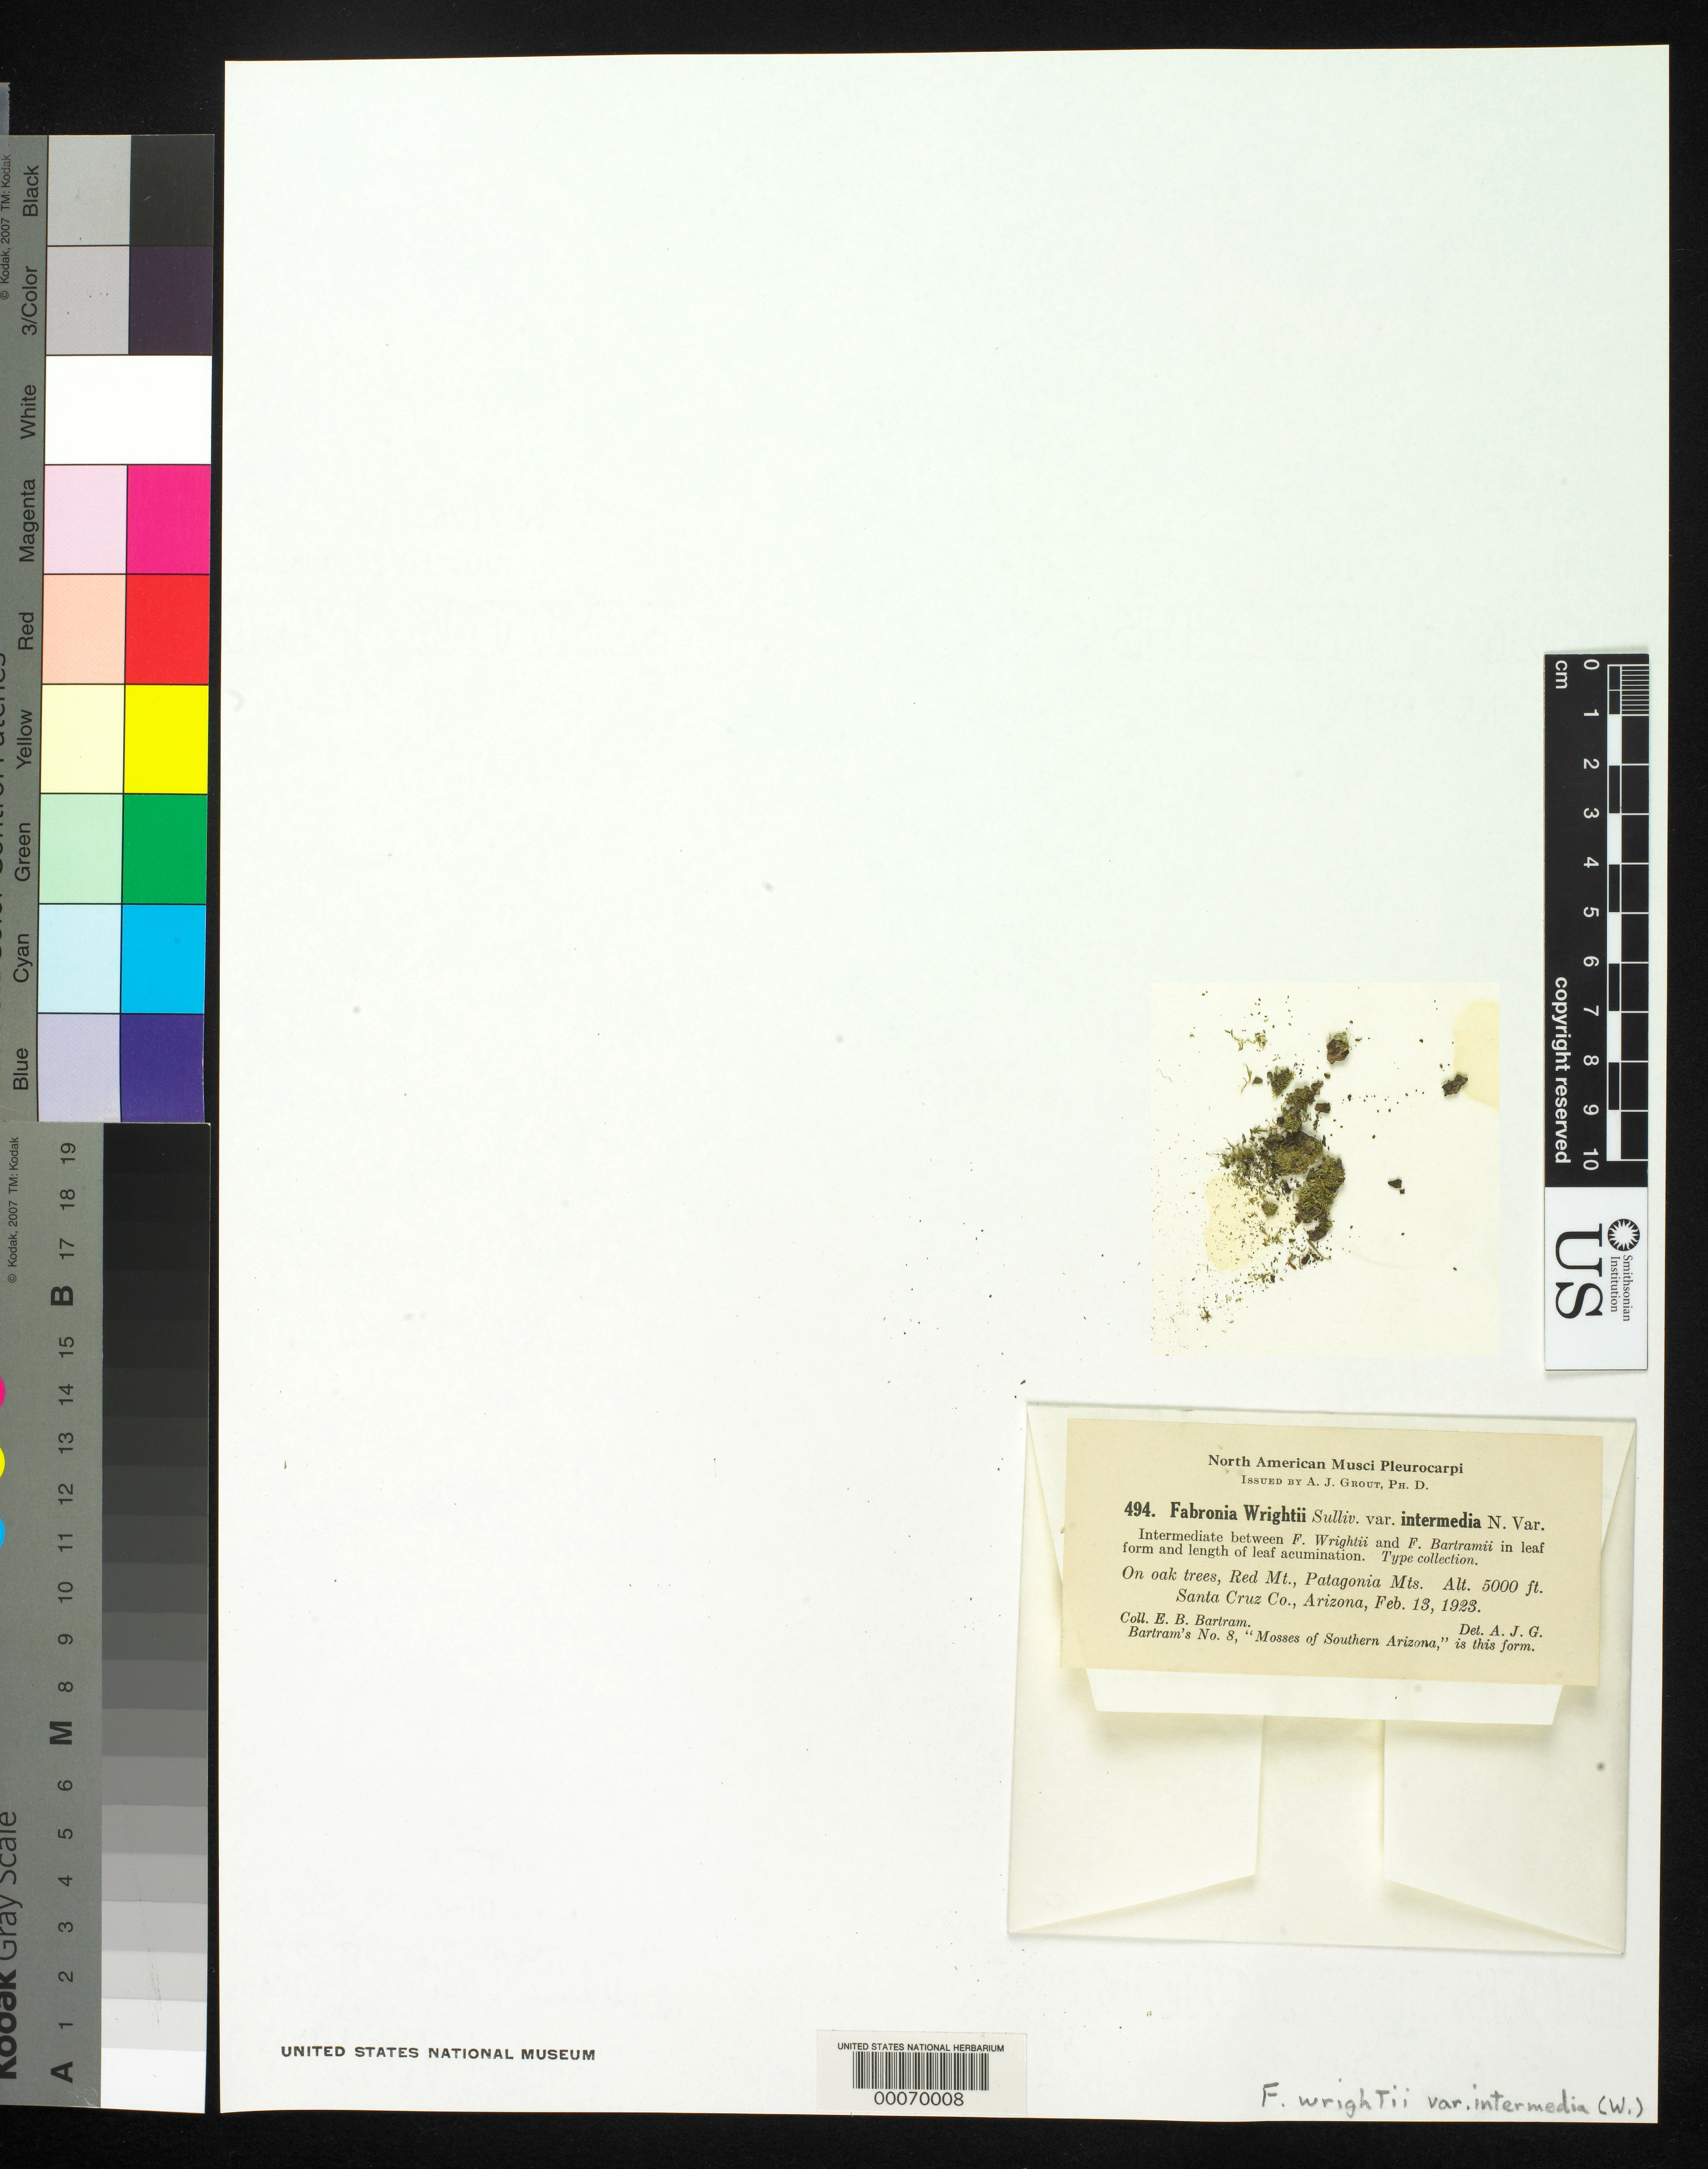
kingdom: Plantae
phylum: Bryophyta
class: Bryopsida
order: Hypnales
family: Fabroniaceae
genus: Fabronia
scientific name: Fabronia wrightii var. intermedia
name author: Grout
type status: Isotype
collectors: E. B. Bartram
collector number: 494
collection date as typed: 13 Feb 1923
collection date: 1923-02-13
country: United States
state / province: Arizona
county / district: Santa Cruz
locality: Red Mt. Patagonia Mts.; alt. 5000 ft.